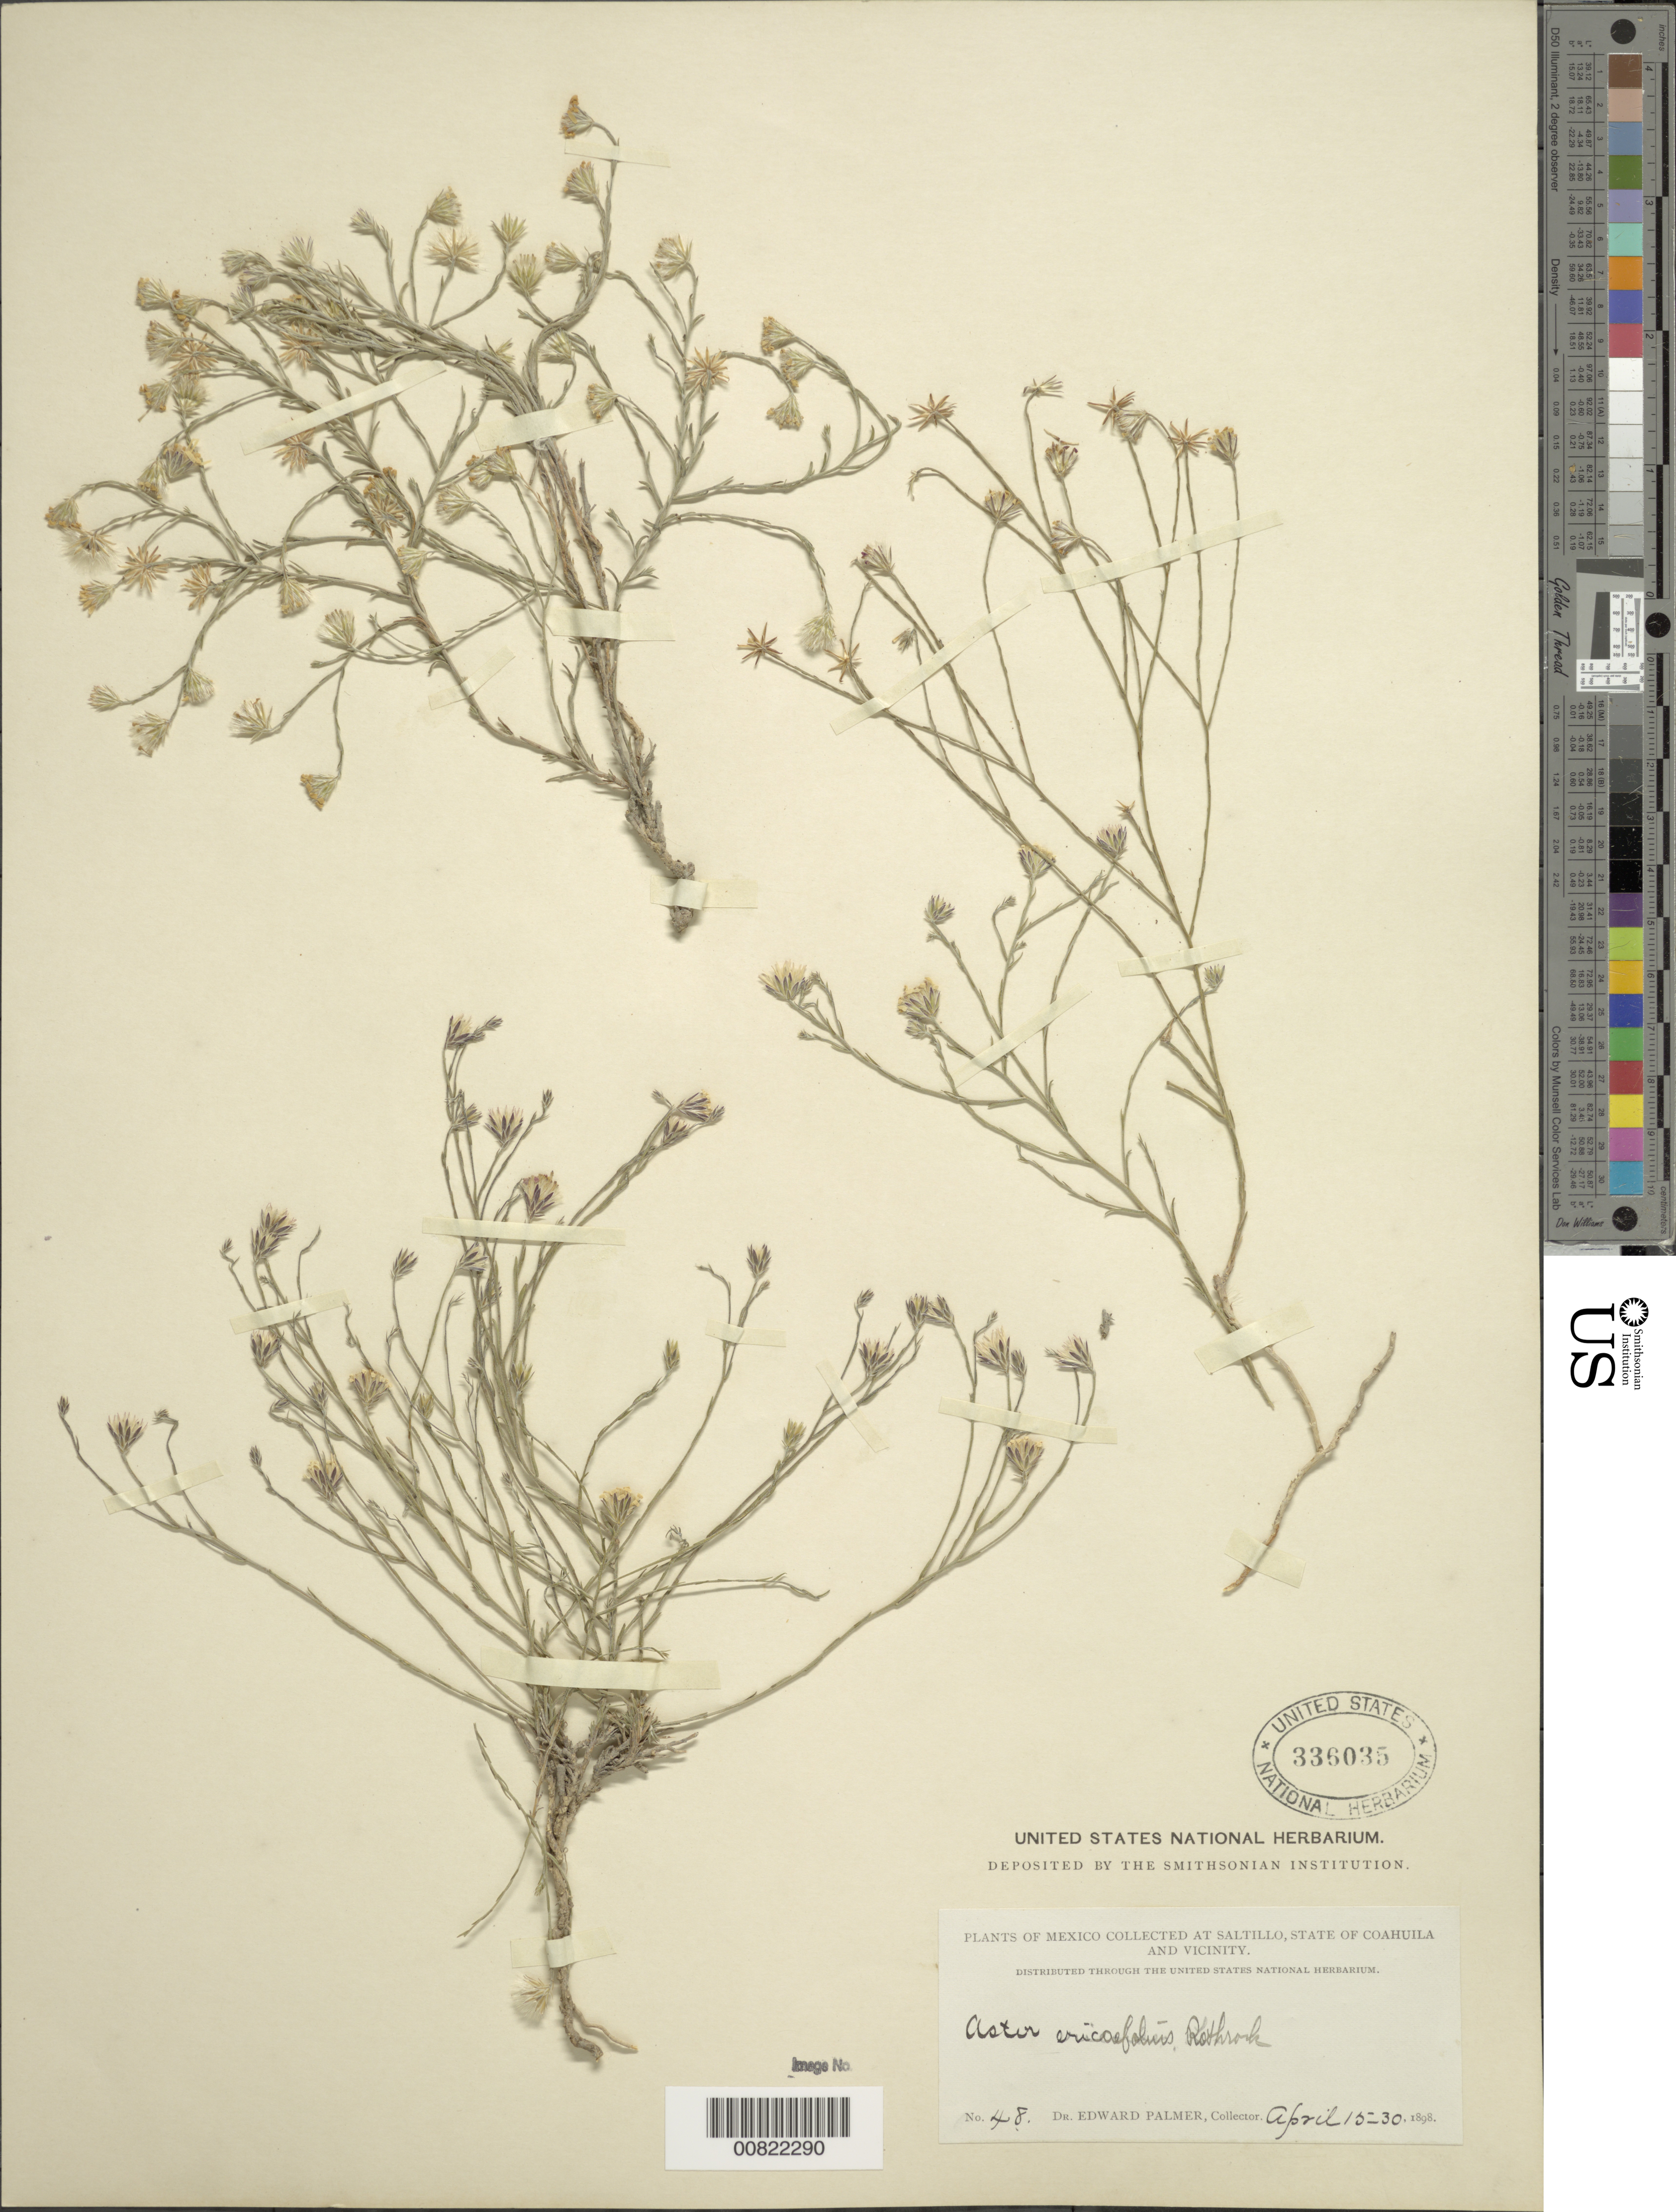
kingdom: Plantae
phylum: Tracheophyta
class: Magnoliopsida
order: Asterales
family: Asteraceae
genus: Chaetopappa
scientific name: Chaetopappa ericoides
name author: (Torr.) G.L. Nesom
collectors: E. Palmer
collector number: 48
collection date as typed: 15 Apr 1898 to 30 Apr 1898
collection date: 1898-04-15/1898-04-30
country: Mexico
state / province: Coahuila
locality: Saltillo, Coahuila and vicinity.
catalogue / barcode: US 336035